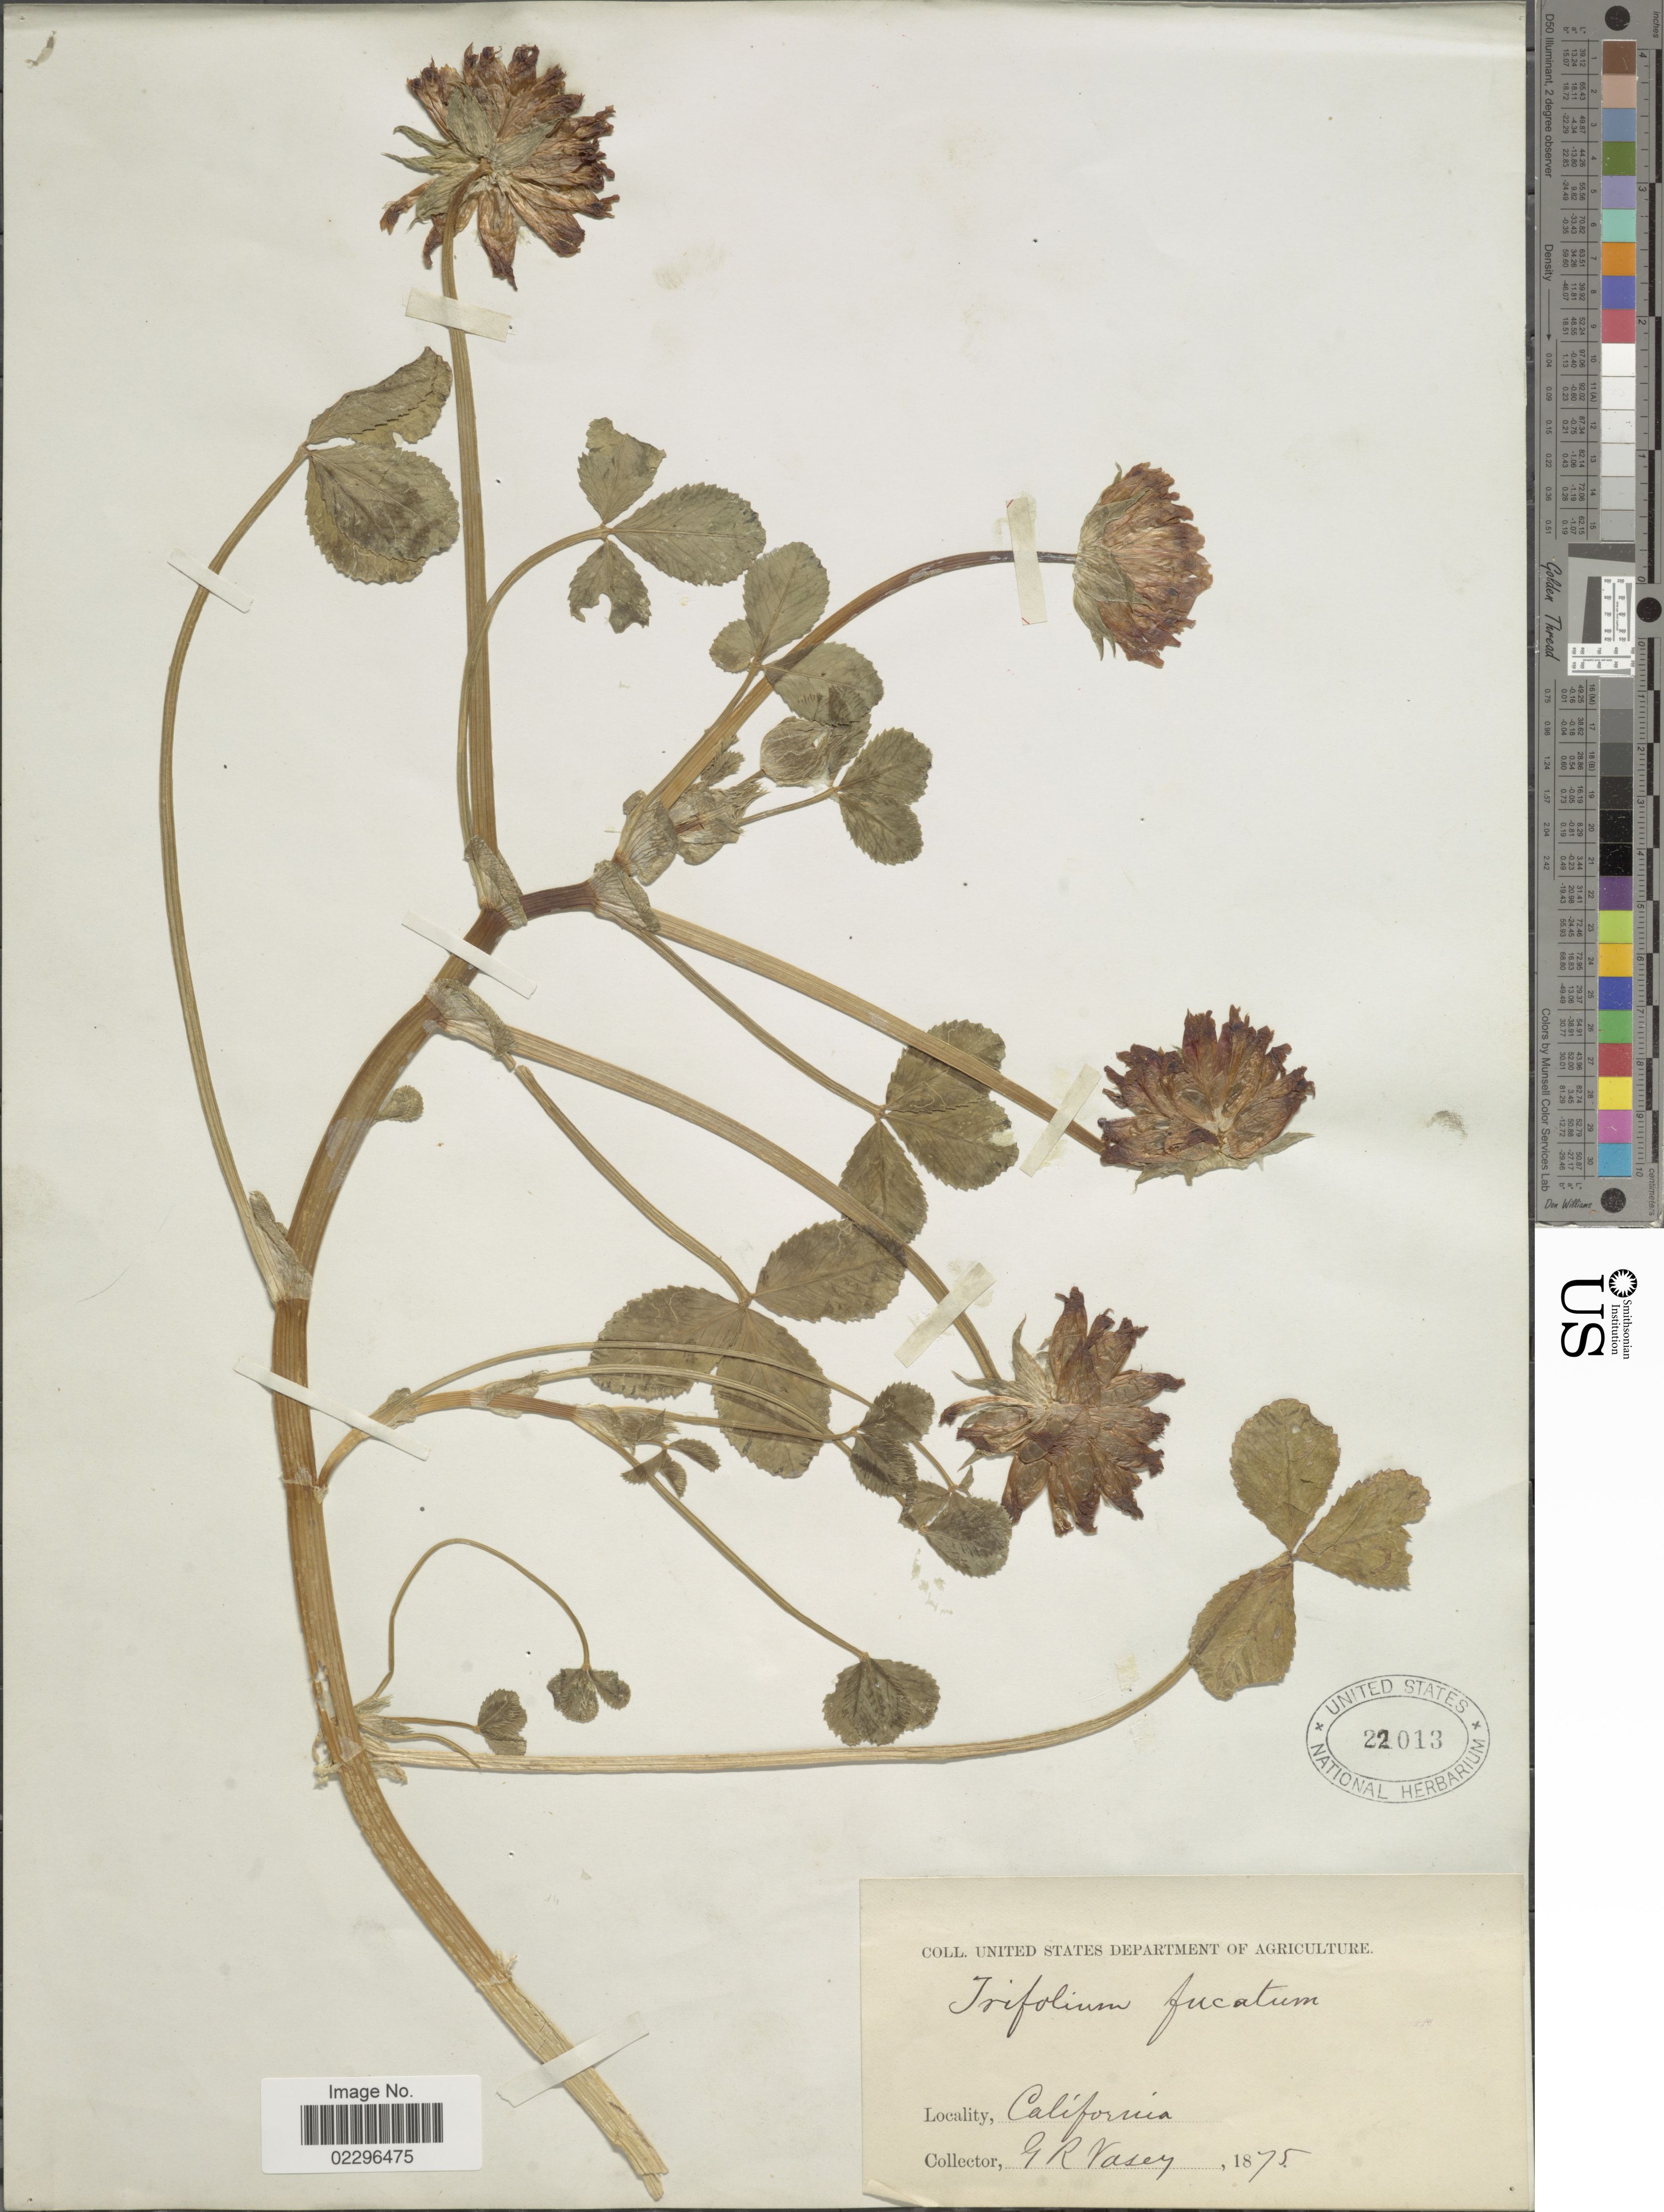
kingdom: Plantae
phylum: Tracheophyta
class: Magnoliopsida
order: Fabales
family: Fabaceae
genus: Trifolium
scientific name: Trifolium fucatum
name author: Lindl.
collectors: G. R. Vasey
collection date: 1875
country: United States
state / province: California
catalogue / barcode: US 22013